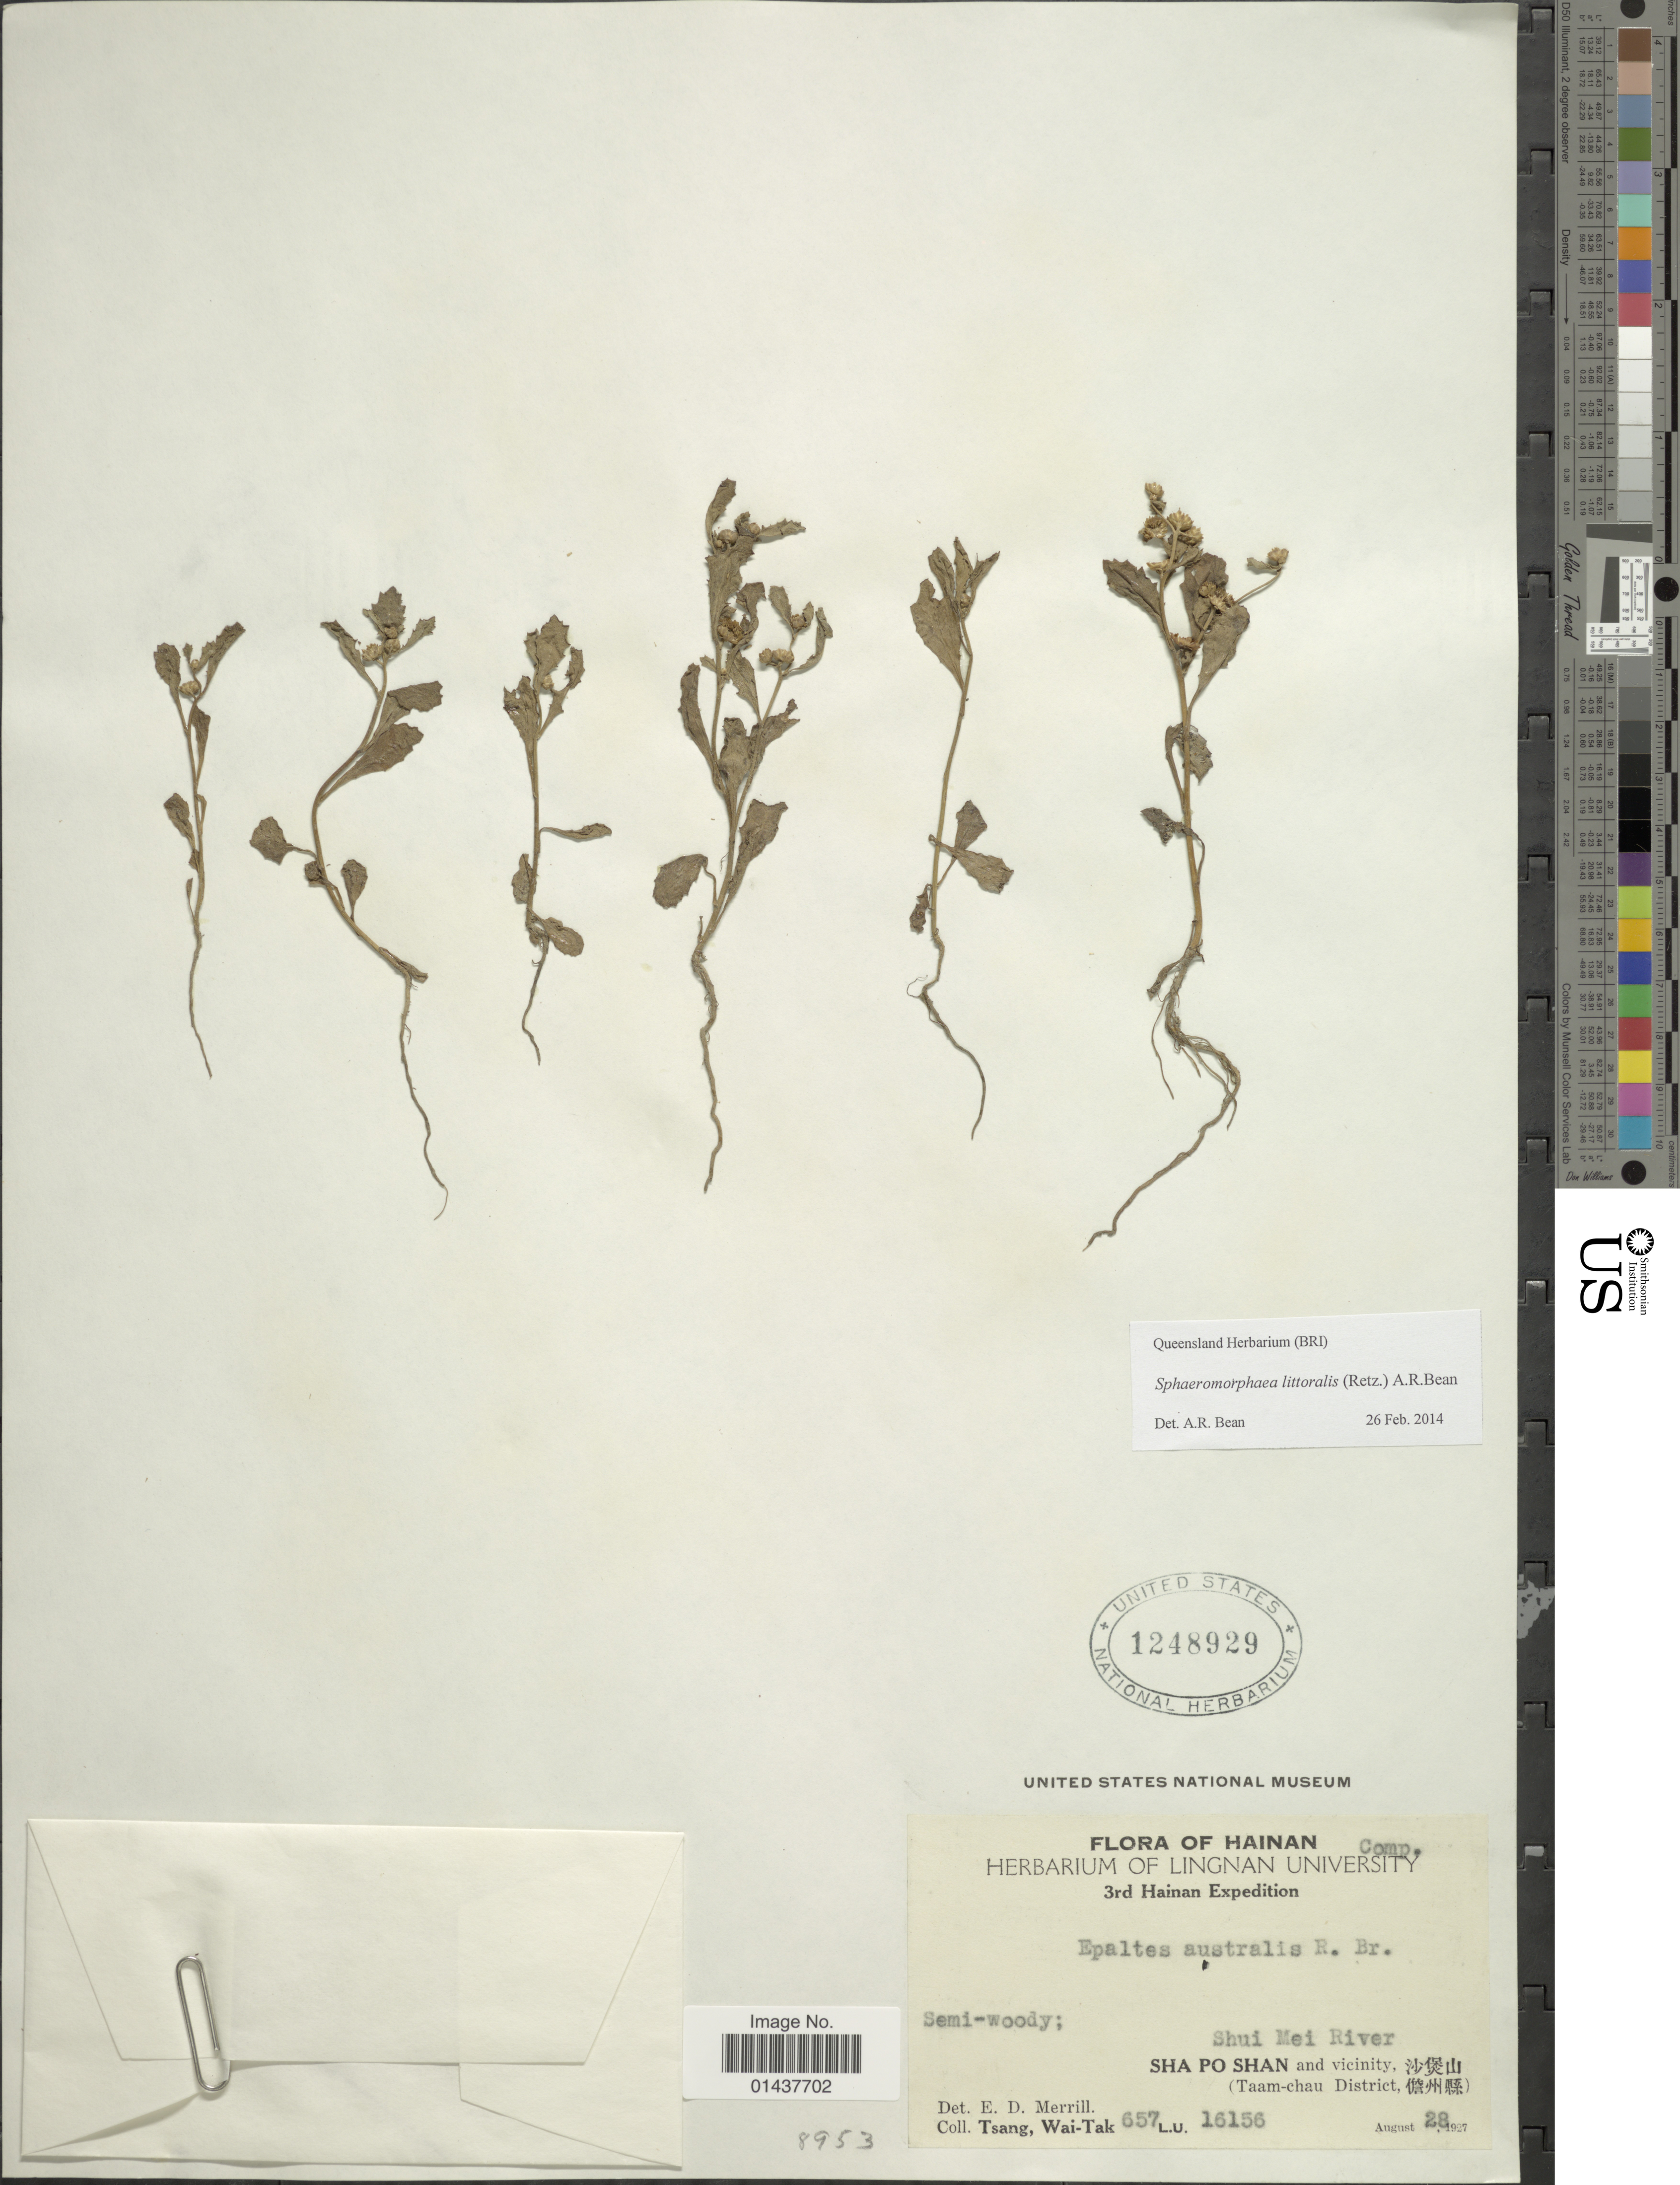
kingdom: Plantae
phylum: Tracheophyta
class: Magnoliopsida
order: Asterales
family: Asteraceae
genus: Sphaeromorphaea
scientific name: Sphaeromorphaea littoralis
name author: (Retz.) A.R. Bean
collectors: W. T. Tsang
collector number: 657 L.U. 16156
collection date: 1927-08-28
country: China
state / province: Hainan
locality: Sha Po Shan and vicinity, Taam-chau District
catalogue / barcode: US 1248929